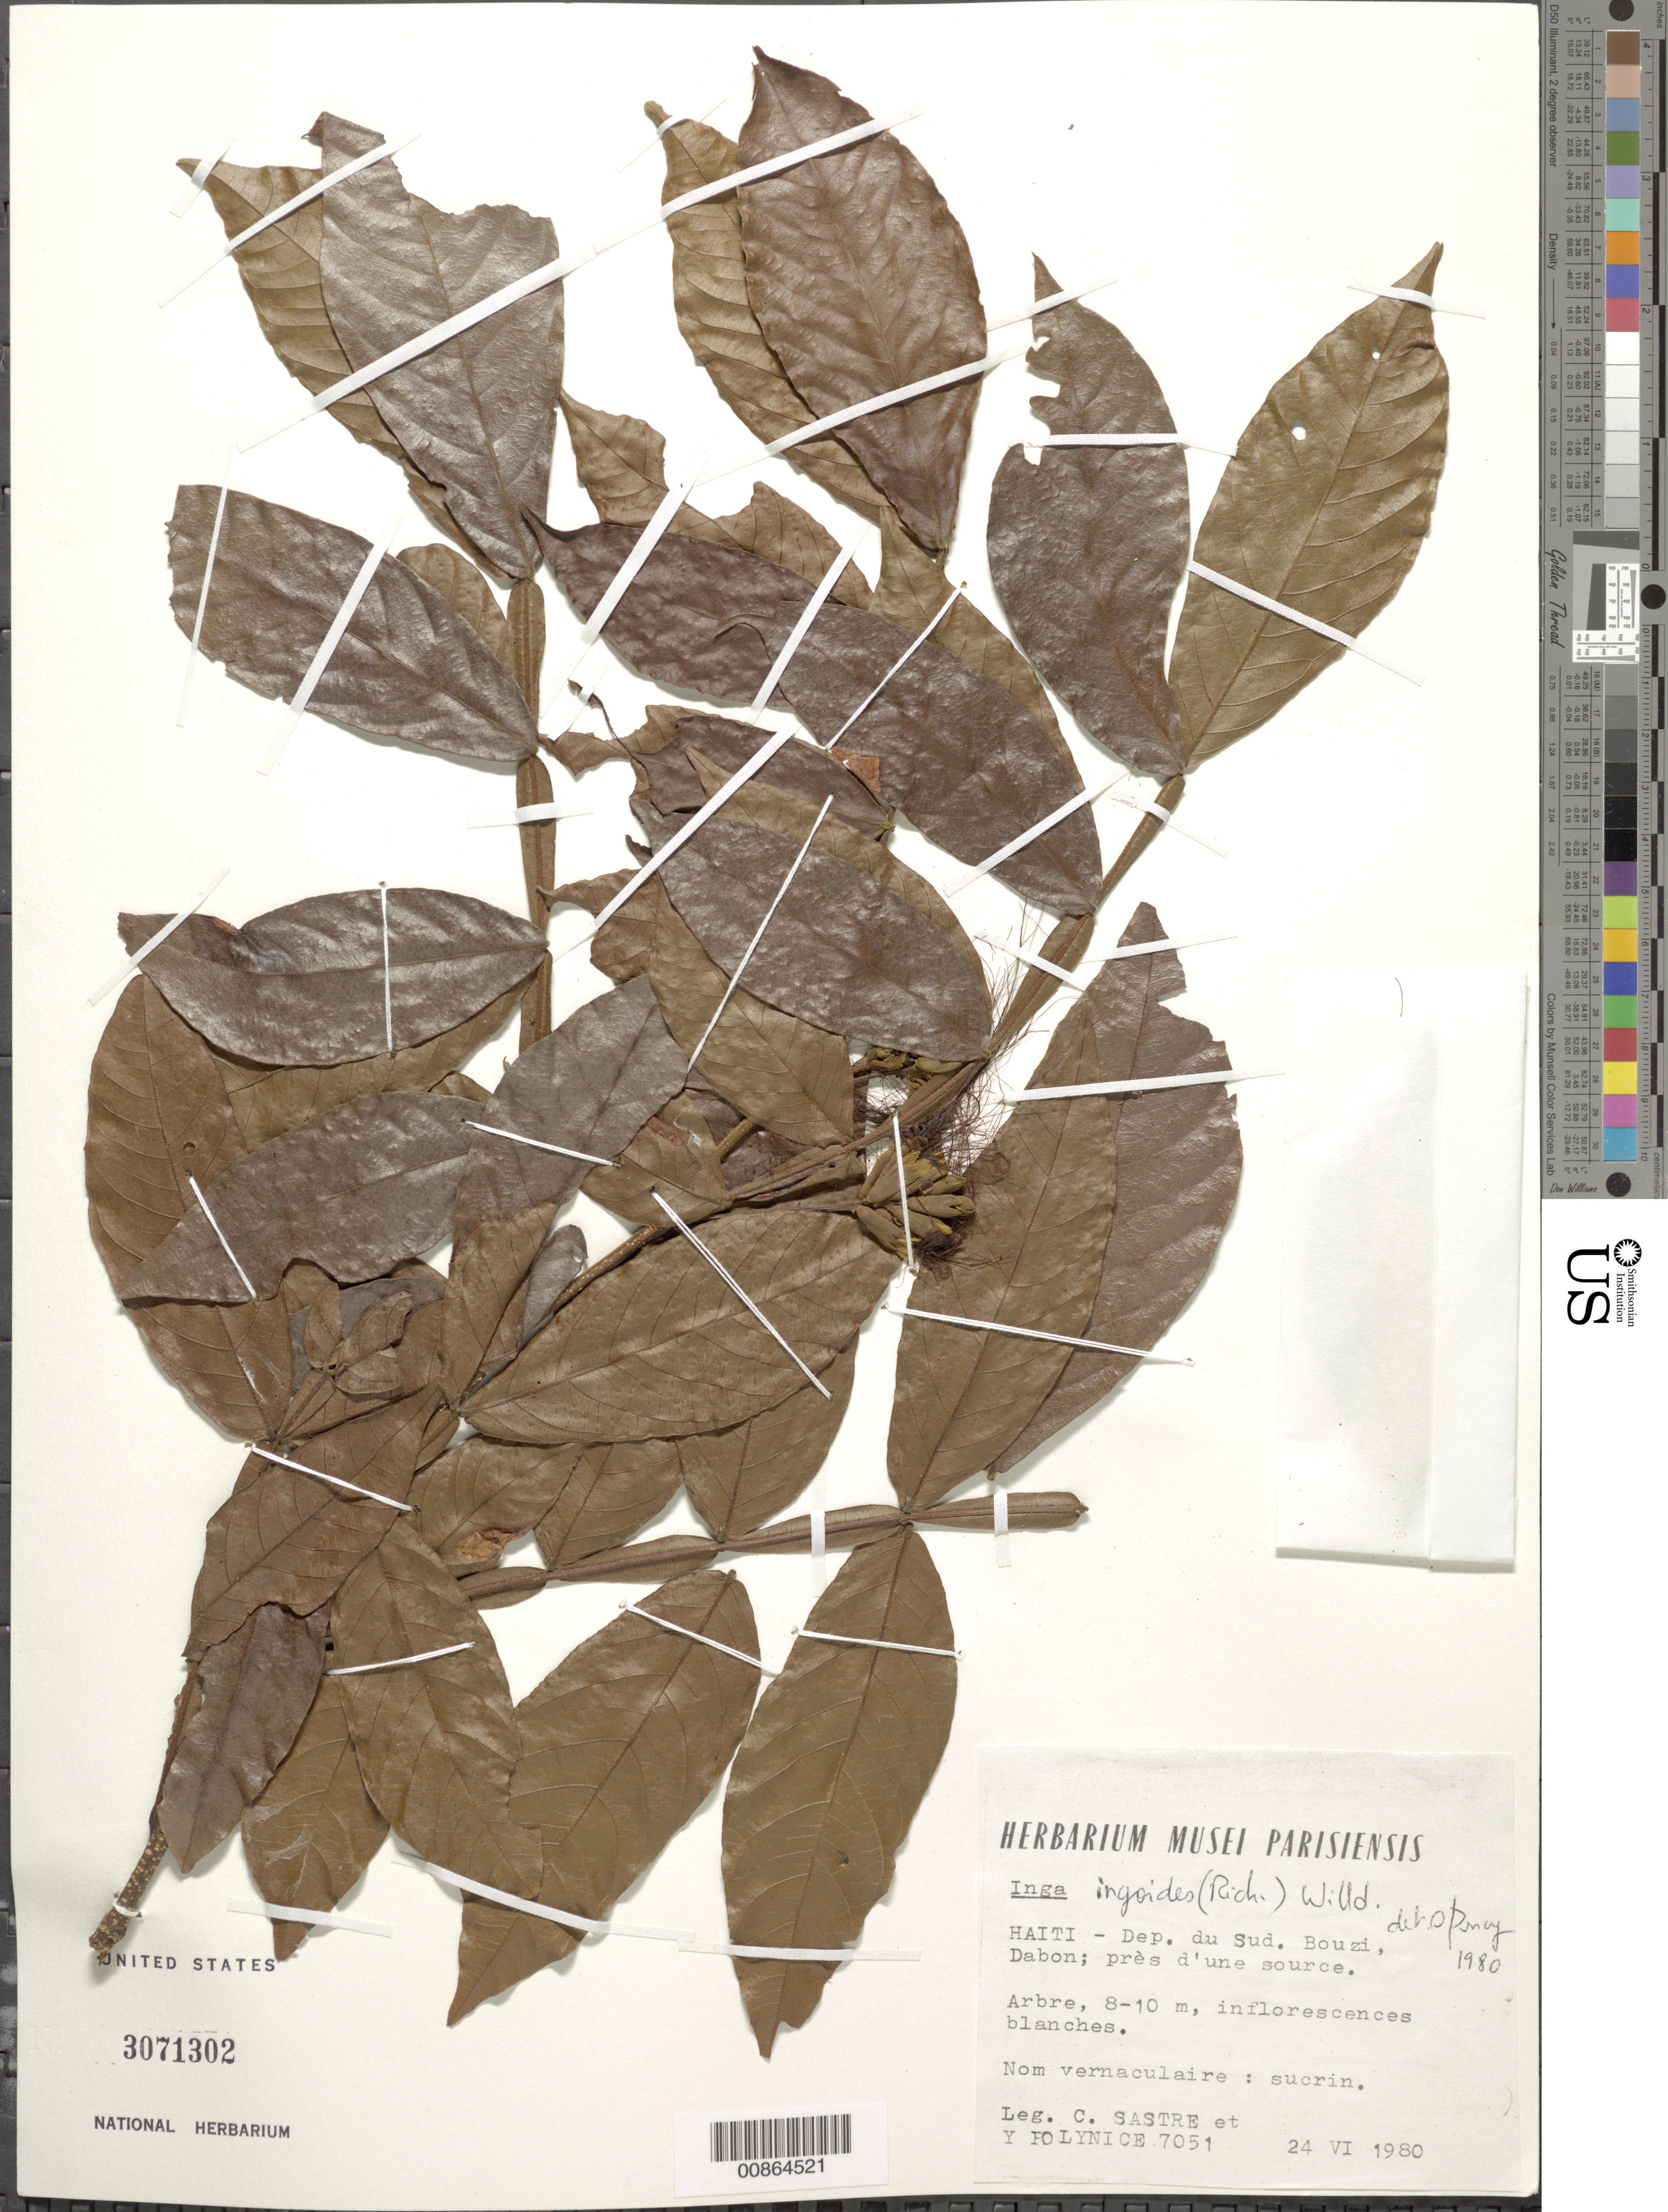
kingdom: Plantae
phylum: Tracheophyta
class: Magnoliopsida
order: Fabales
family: Fabaceae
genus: Inga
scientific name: Inga ingoides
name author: (Rich.) Willd.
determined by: Piney, O.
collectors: C. H. L. Sastre & Y. Polynice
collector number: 7051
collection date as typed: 24 Jun 1980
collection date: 1980-06-24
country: Haiti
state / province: Sud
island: Hispaniola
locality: Bouzi, Dabon.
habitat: Près d'une source.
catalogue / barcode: US 3071302